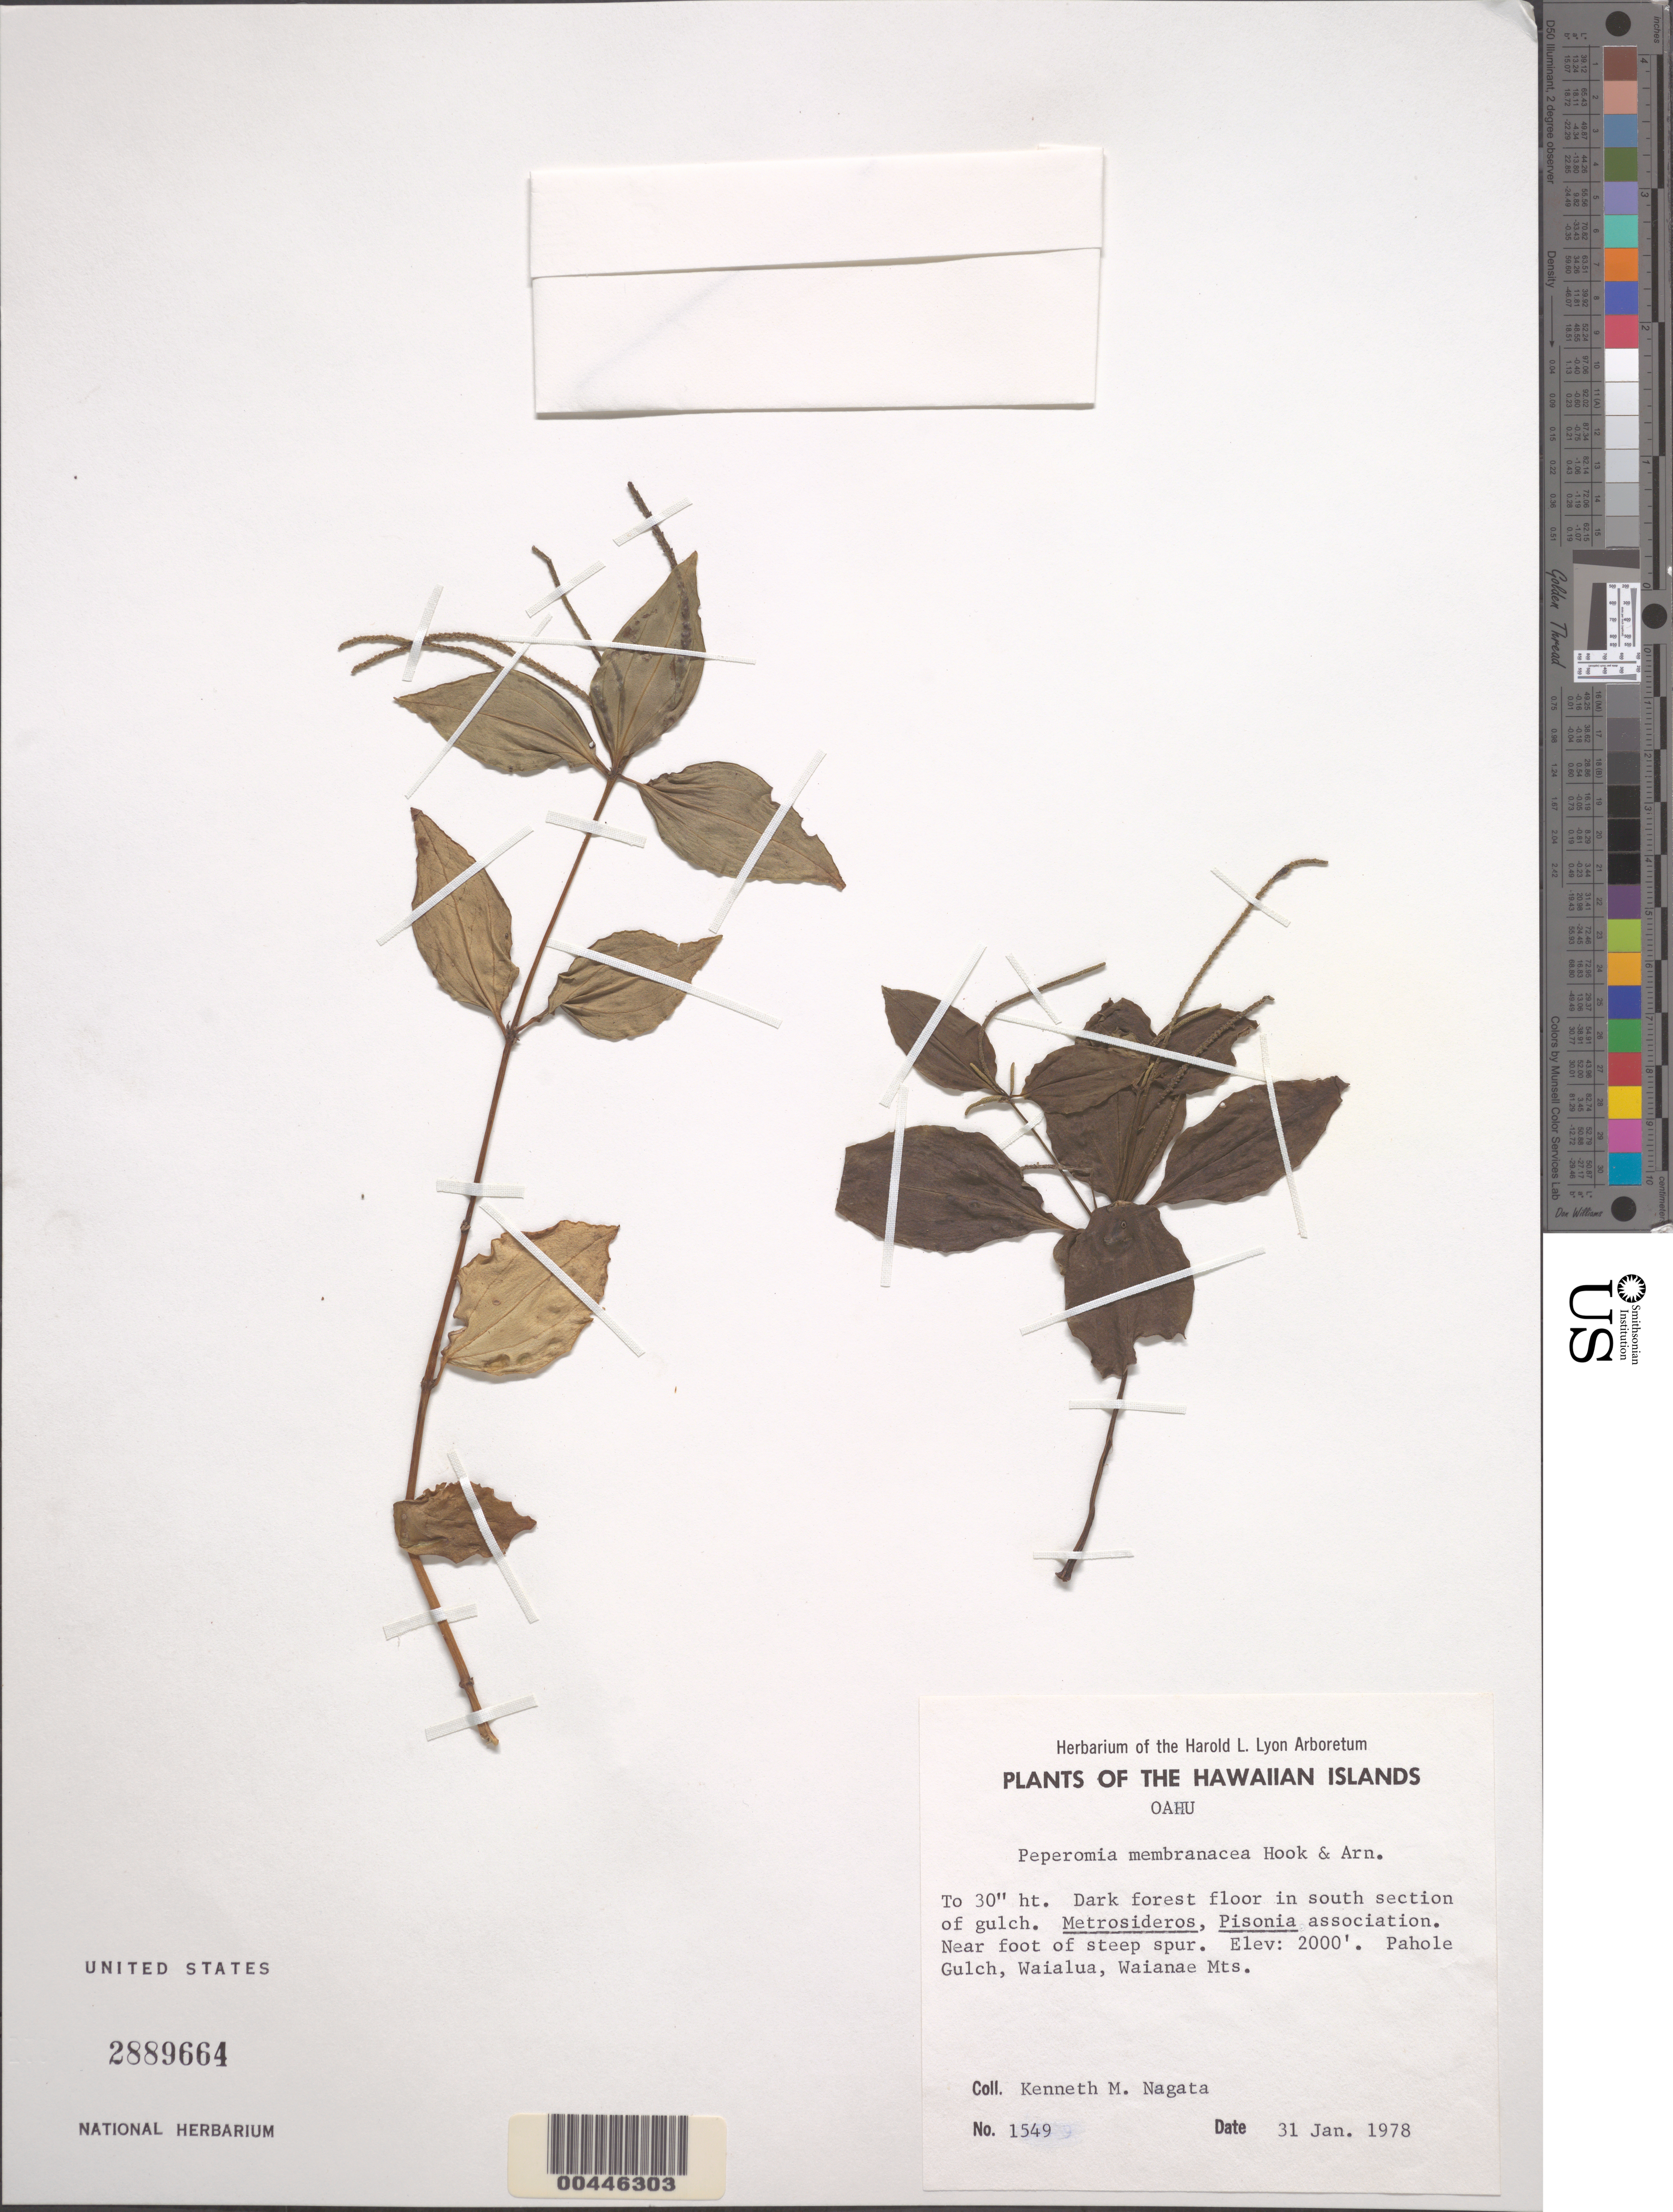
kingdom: Plantae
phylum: Tracheophyta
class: Magnoliopsida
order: Piperales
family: Piperaceae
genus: Peperomia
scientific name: Peperomia membranacea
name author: Hook. & Arn.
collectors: K. Nagata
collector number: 1549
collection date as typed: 31 Jan 1978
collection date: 1978-01-31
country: United States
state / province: Hawaii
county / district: Honolulu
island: Oahu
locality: Pahole Gulch, Waialua, Waianae Mts, S section of gulch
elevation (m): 61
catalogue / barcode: US 2889664